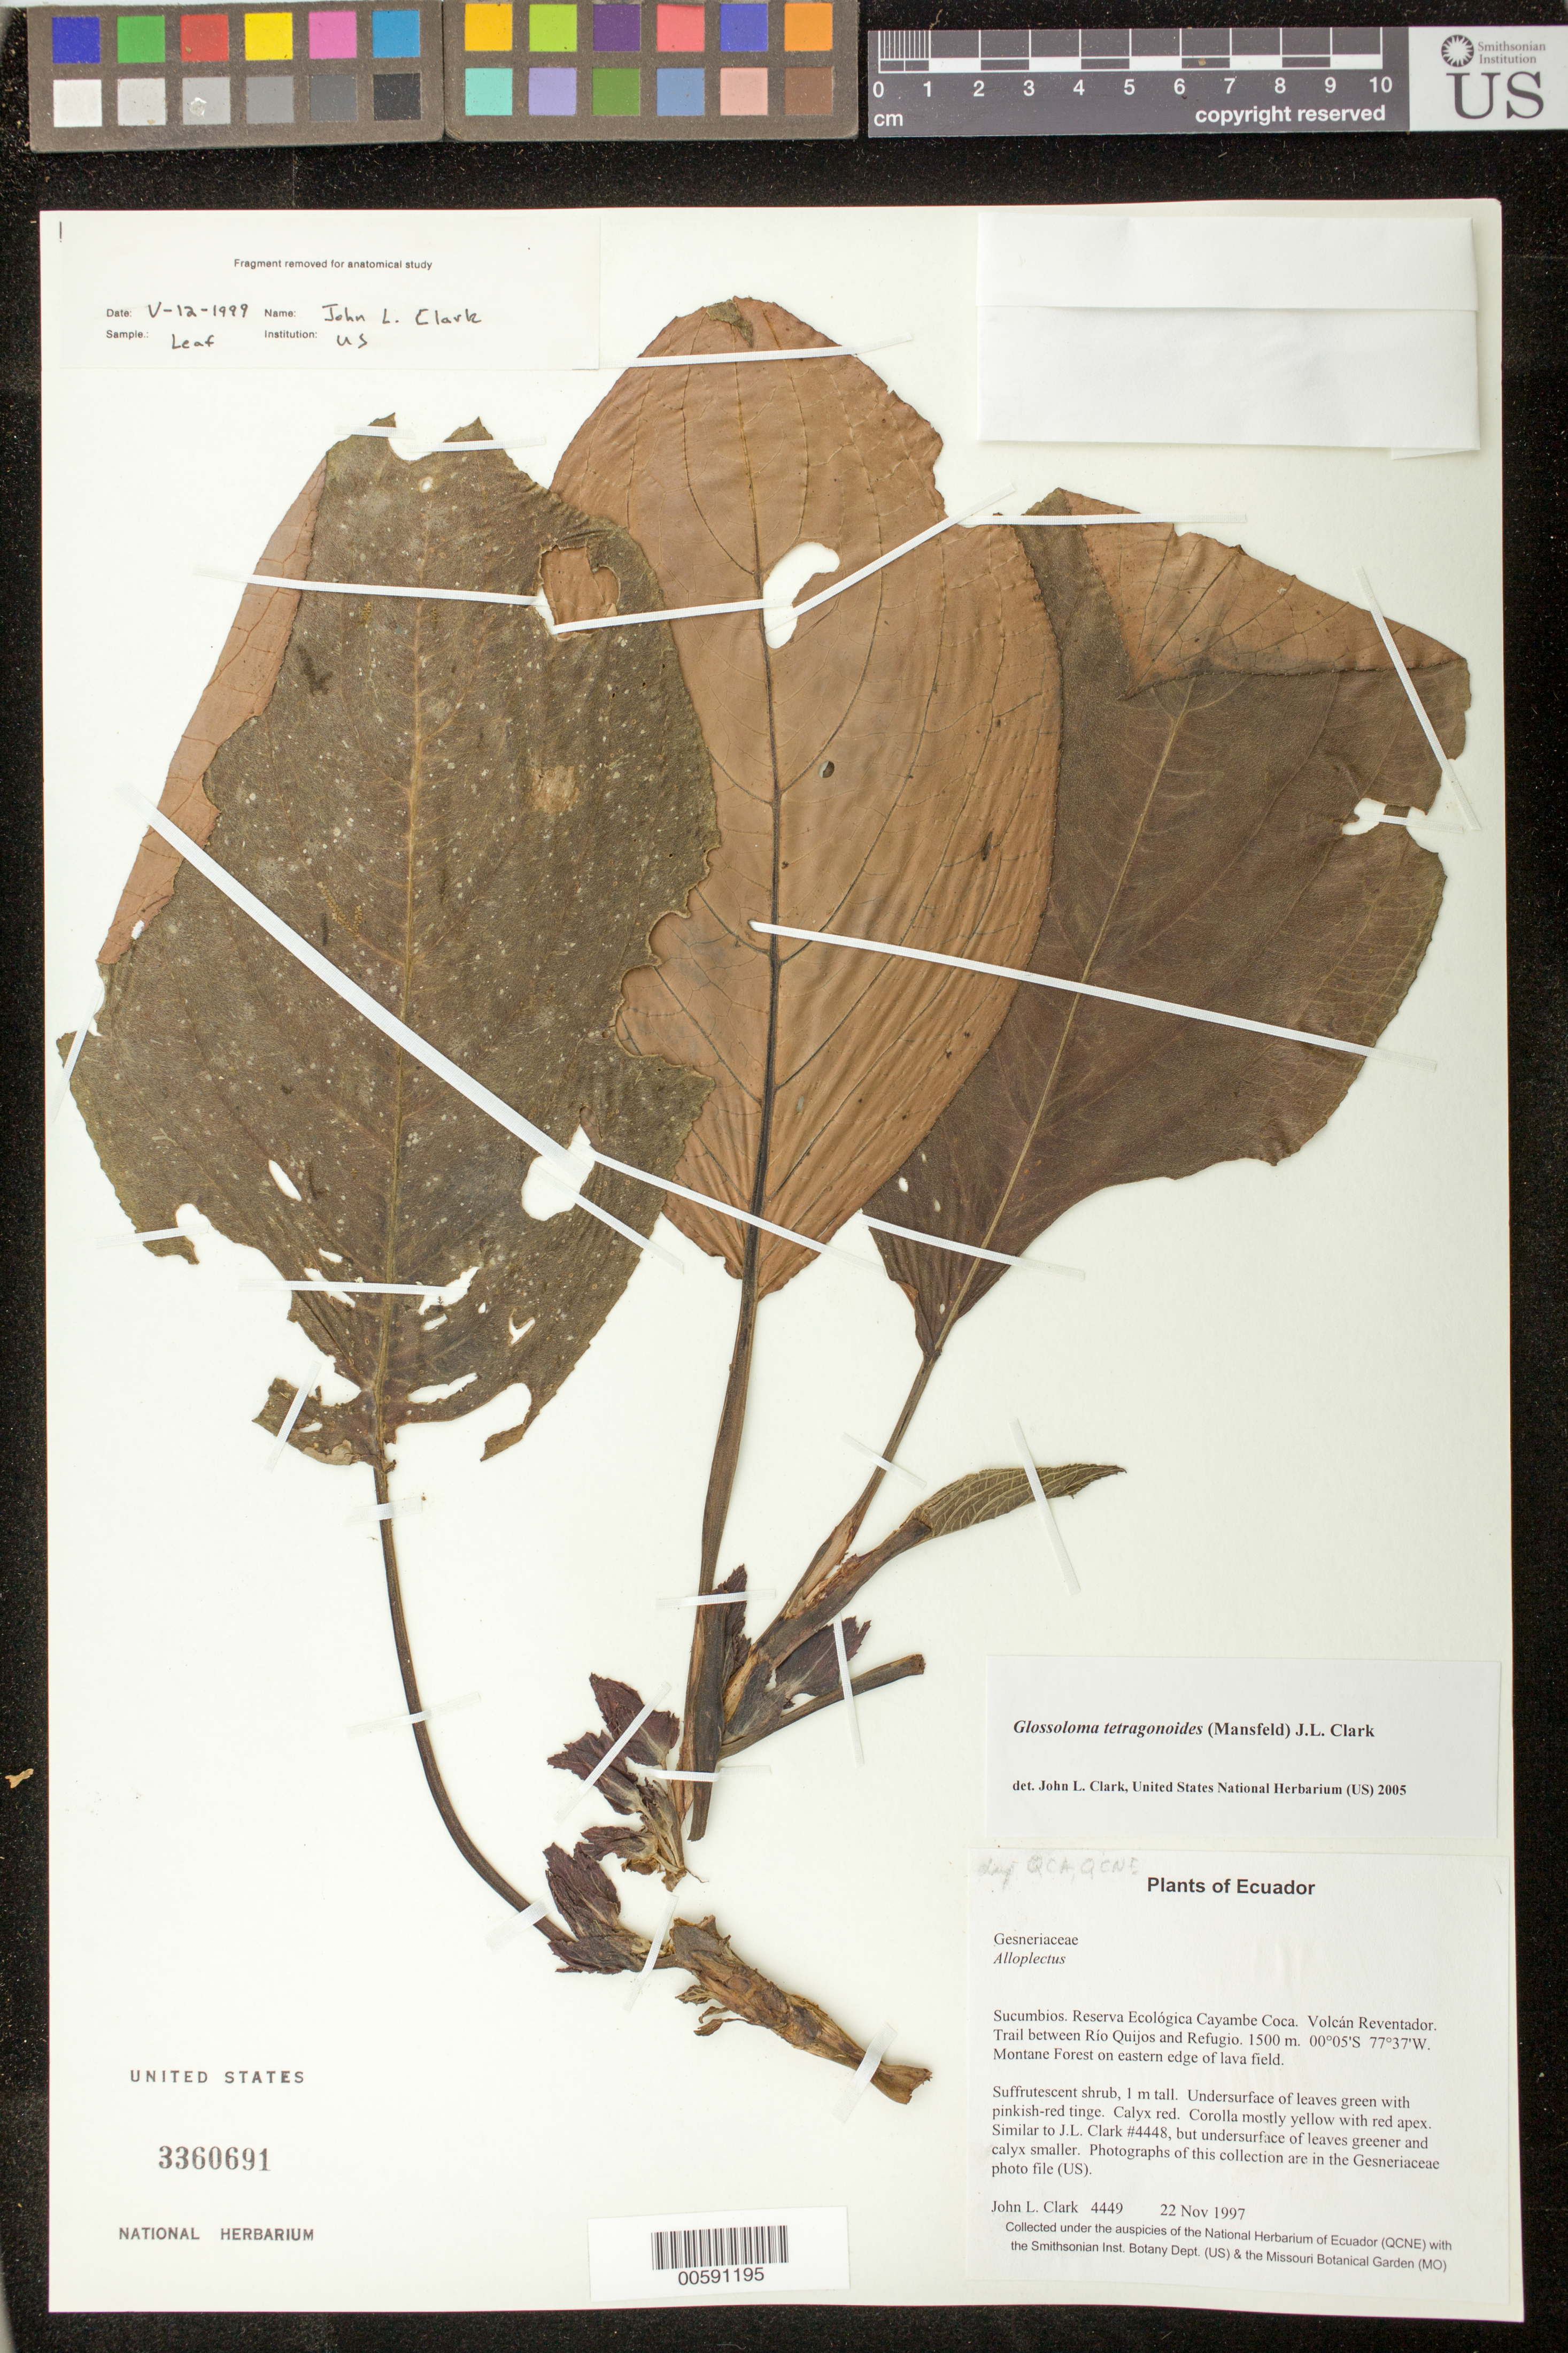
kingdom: Plantae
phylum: Tracheophyta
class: Magnoliopsida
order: Lamiales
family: Gesneriaceae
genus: Glossoloma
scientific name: Glossoloma tetragonoides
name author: (Mansf.) J.L. Clark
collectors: J. L. Clark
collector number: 4449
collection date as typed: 22 Nov 1997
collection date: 1997-11-22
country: Ecuador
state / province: Sucumbíos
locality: Reserva Ecológica Cayambe Coca. Volcán Reventador. Trail between Río Quijos and Refugio.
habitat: Montane Forest on eastern edge of lava field.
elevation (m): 1500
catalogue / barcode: US 3360691